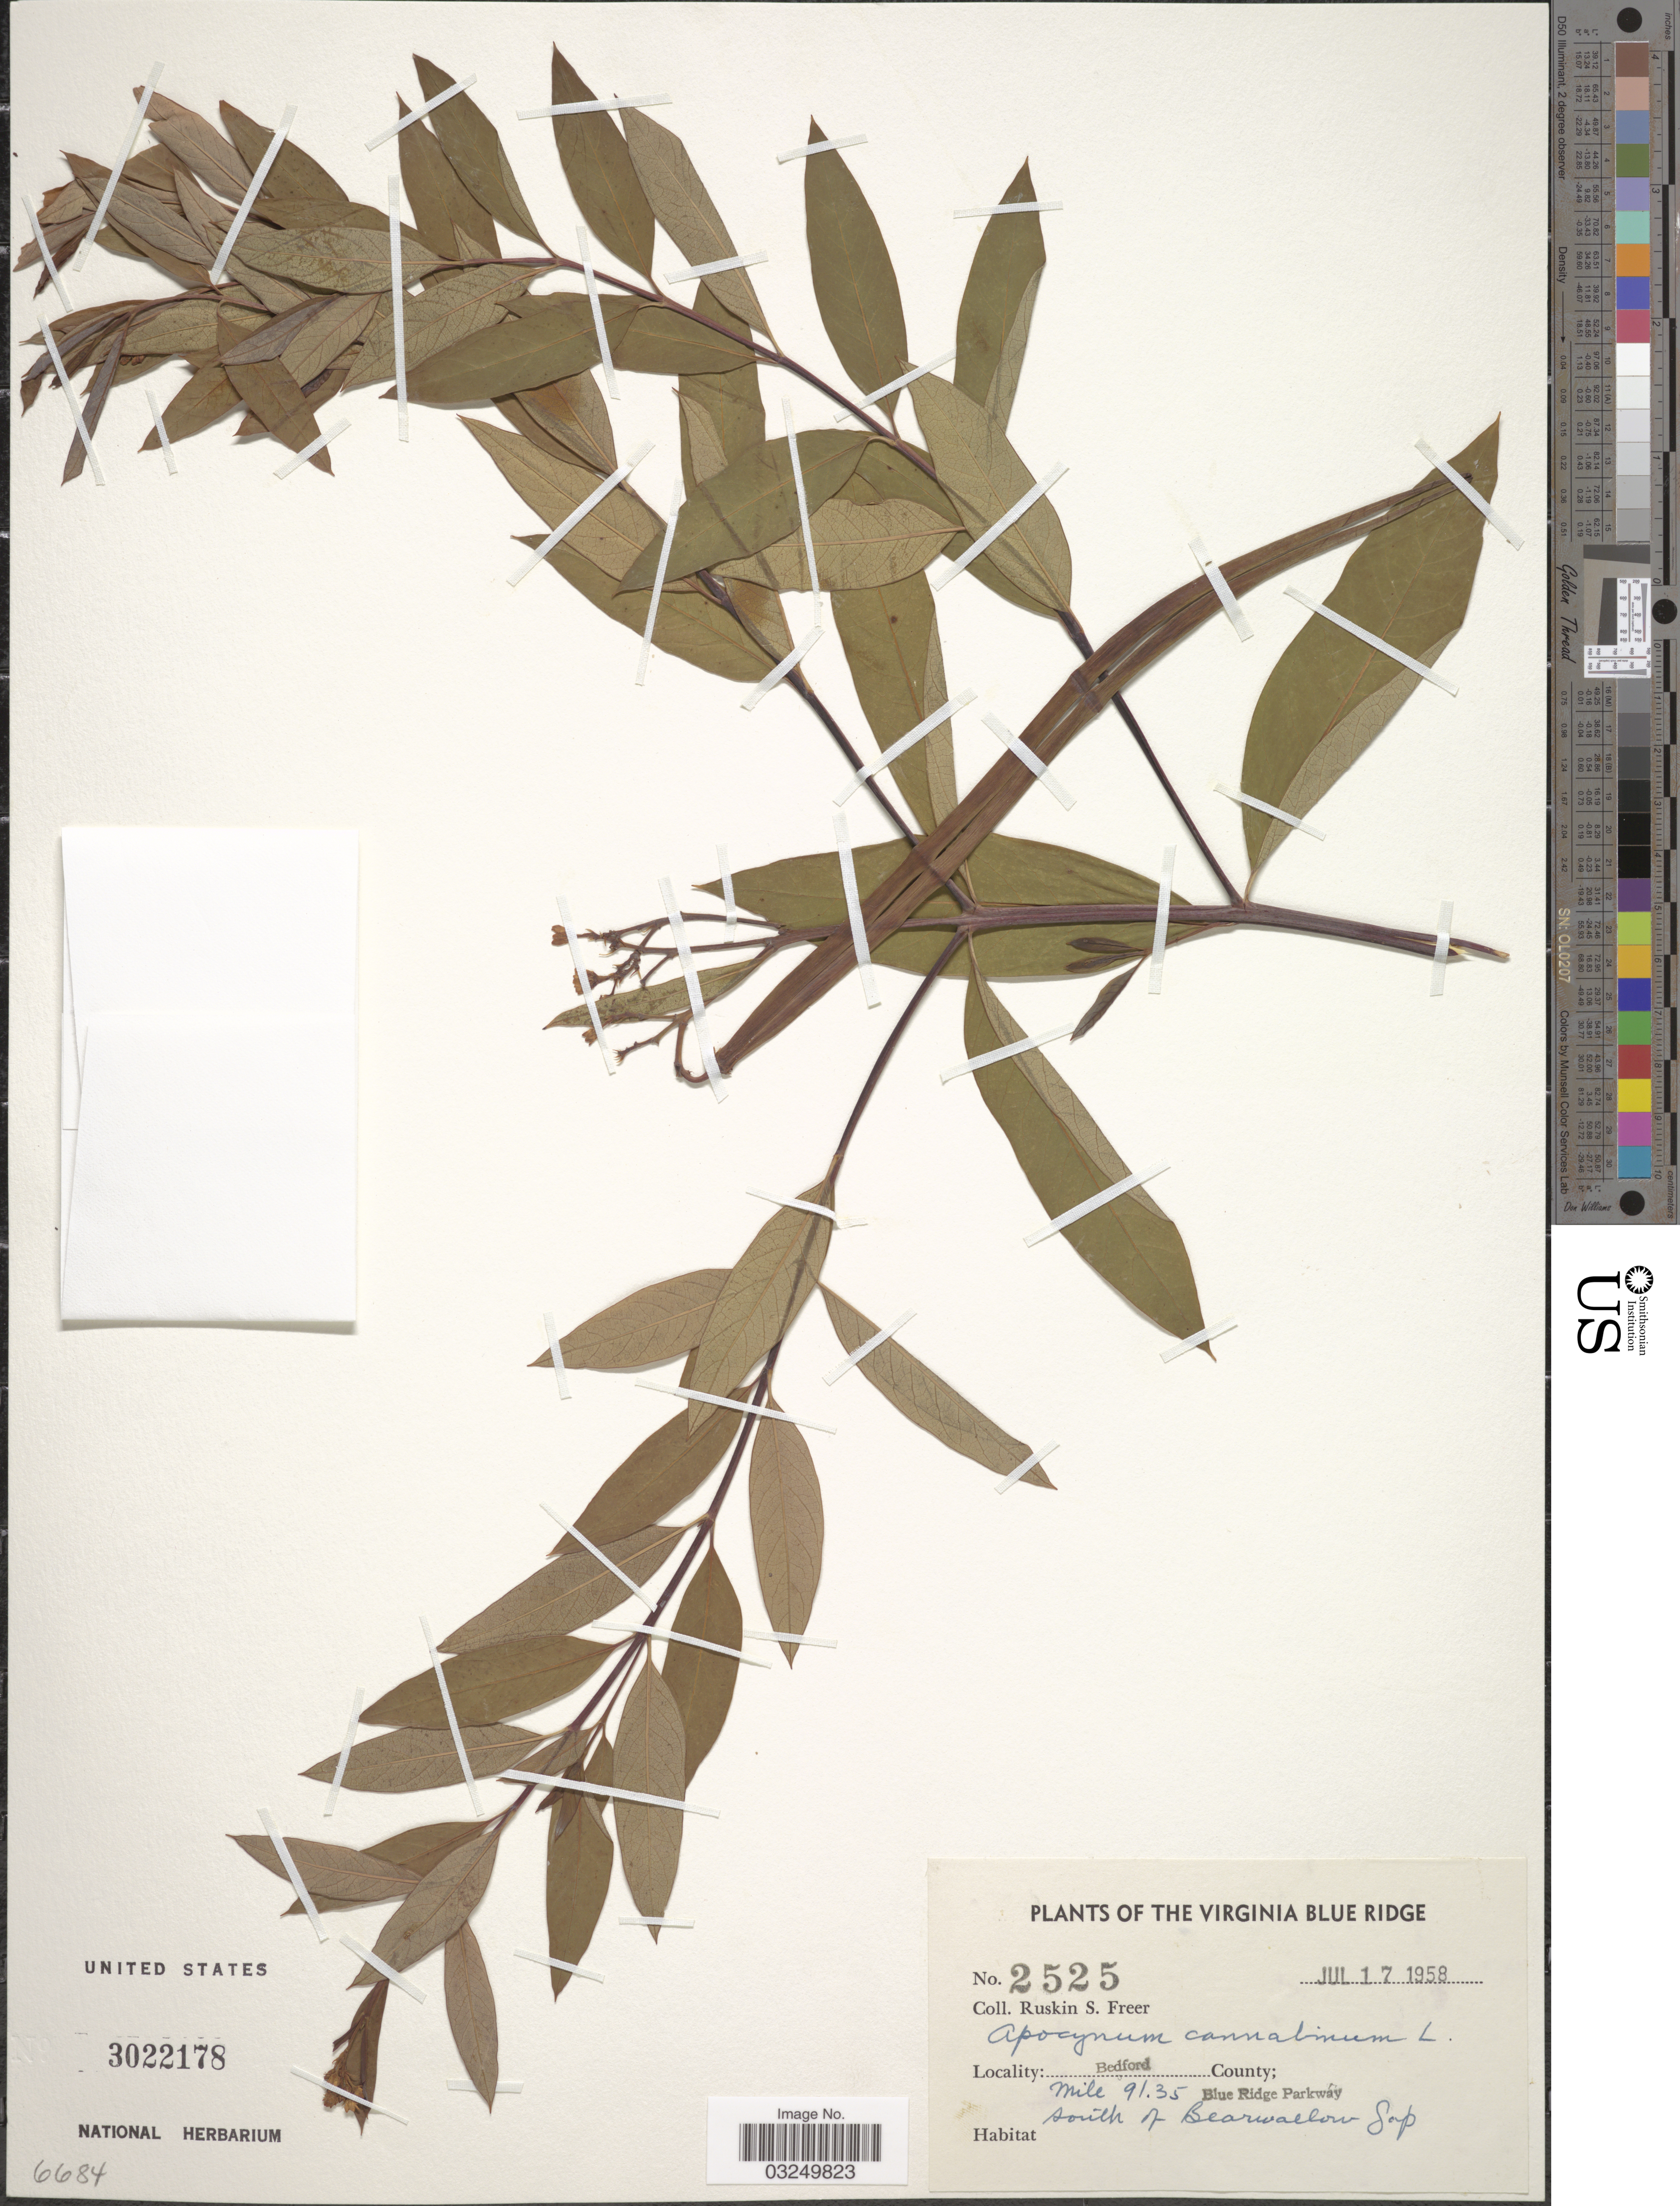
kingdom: Plantae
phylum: Tracheophyta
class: Magnoliopsida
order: Gentianales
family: Apocynaceae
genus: Apocynum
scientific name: Apocynum cannabinum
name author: L.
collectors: R. Freer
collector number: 2525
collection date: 1958-07-17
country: United States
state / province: Virginia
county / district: Bedford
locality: Virginia Blue Ridge. Mile 9/35 Blue Ridge Parkway. South of Bearwallow Gap.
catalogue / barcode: US 3022178